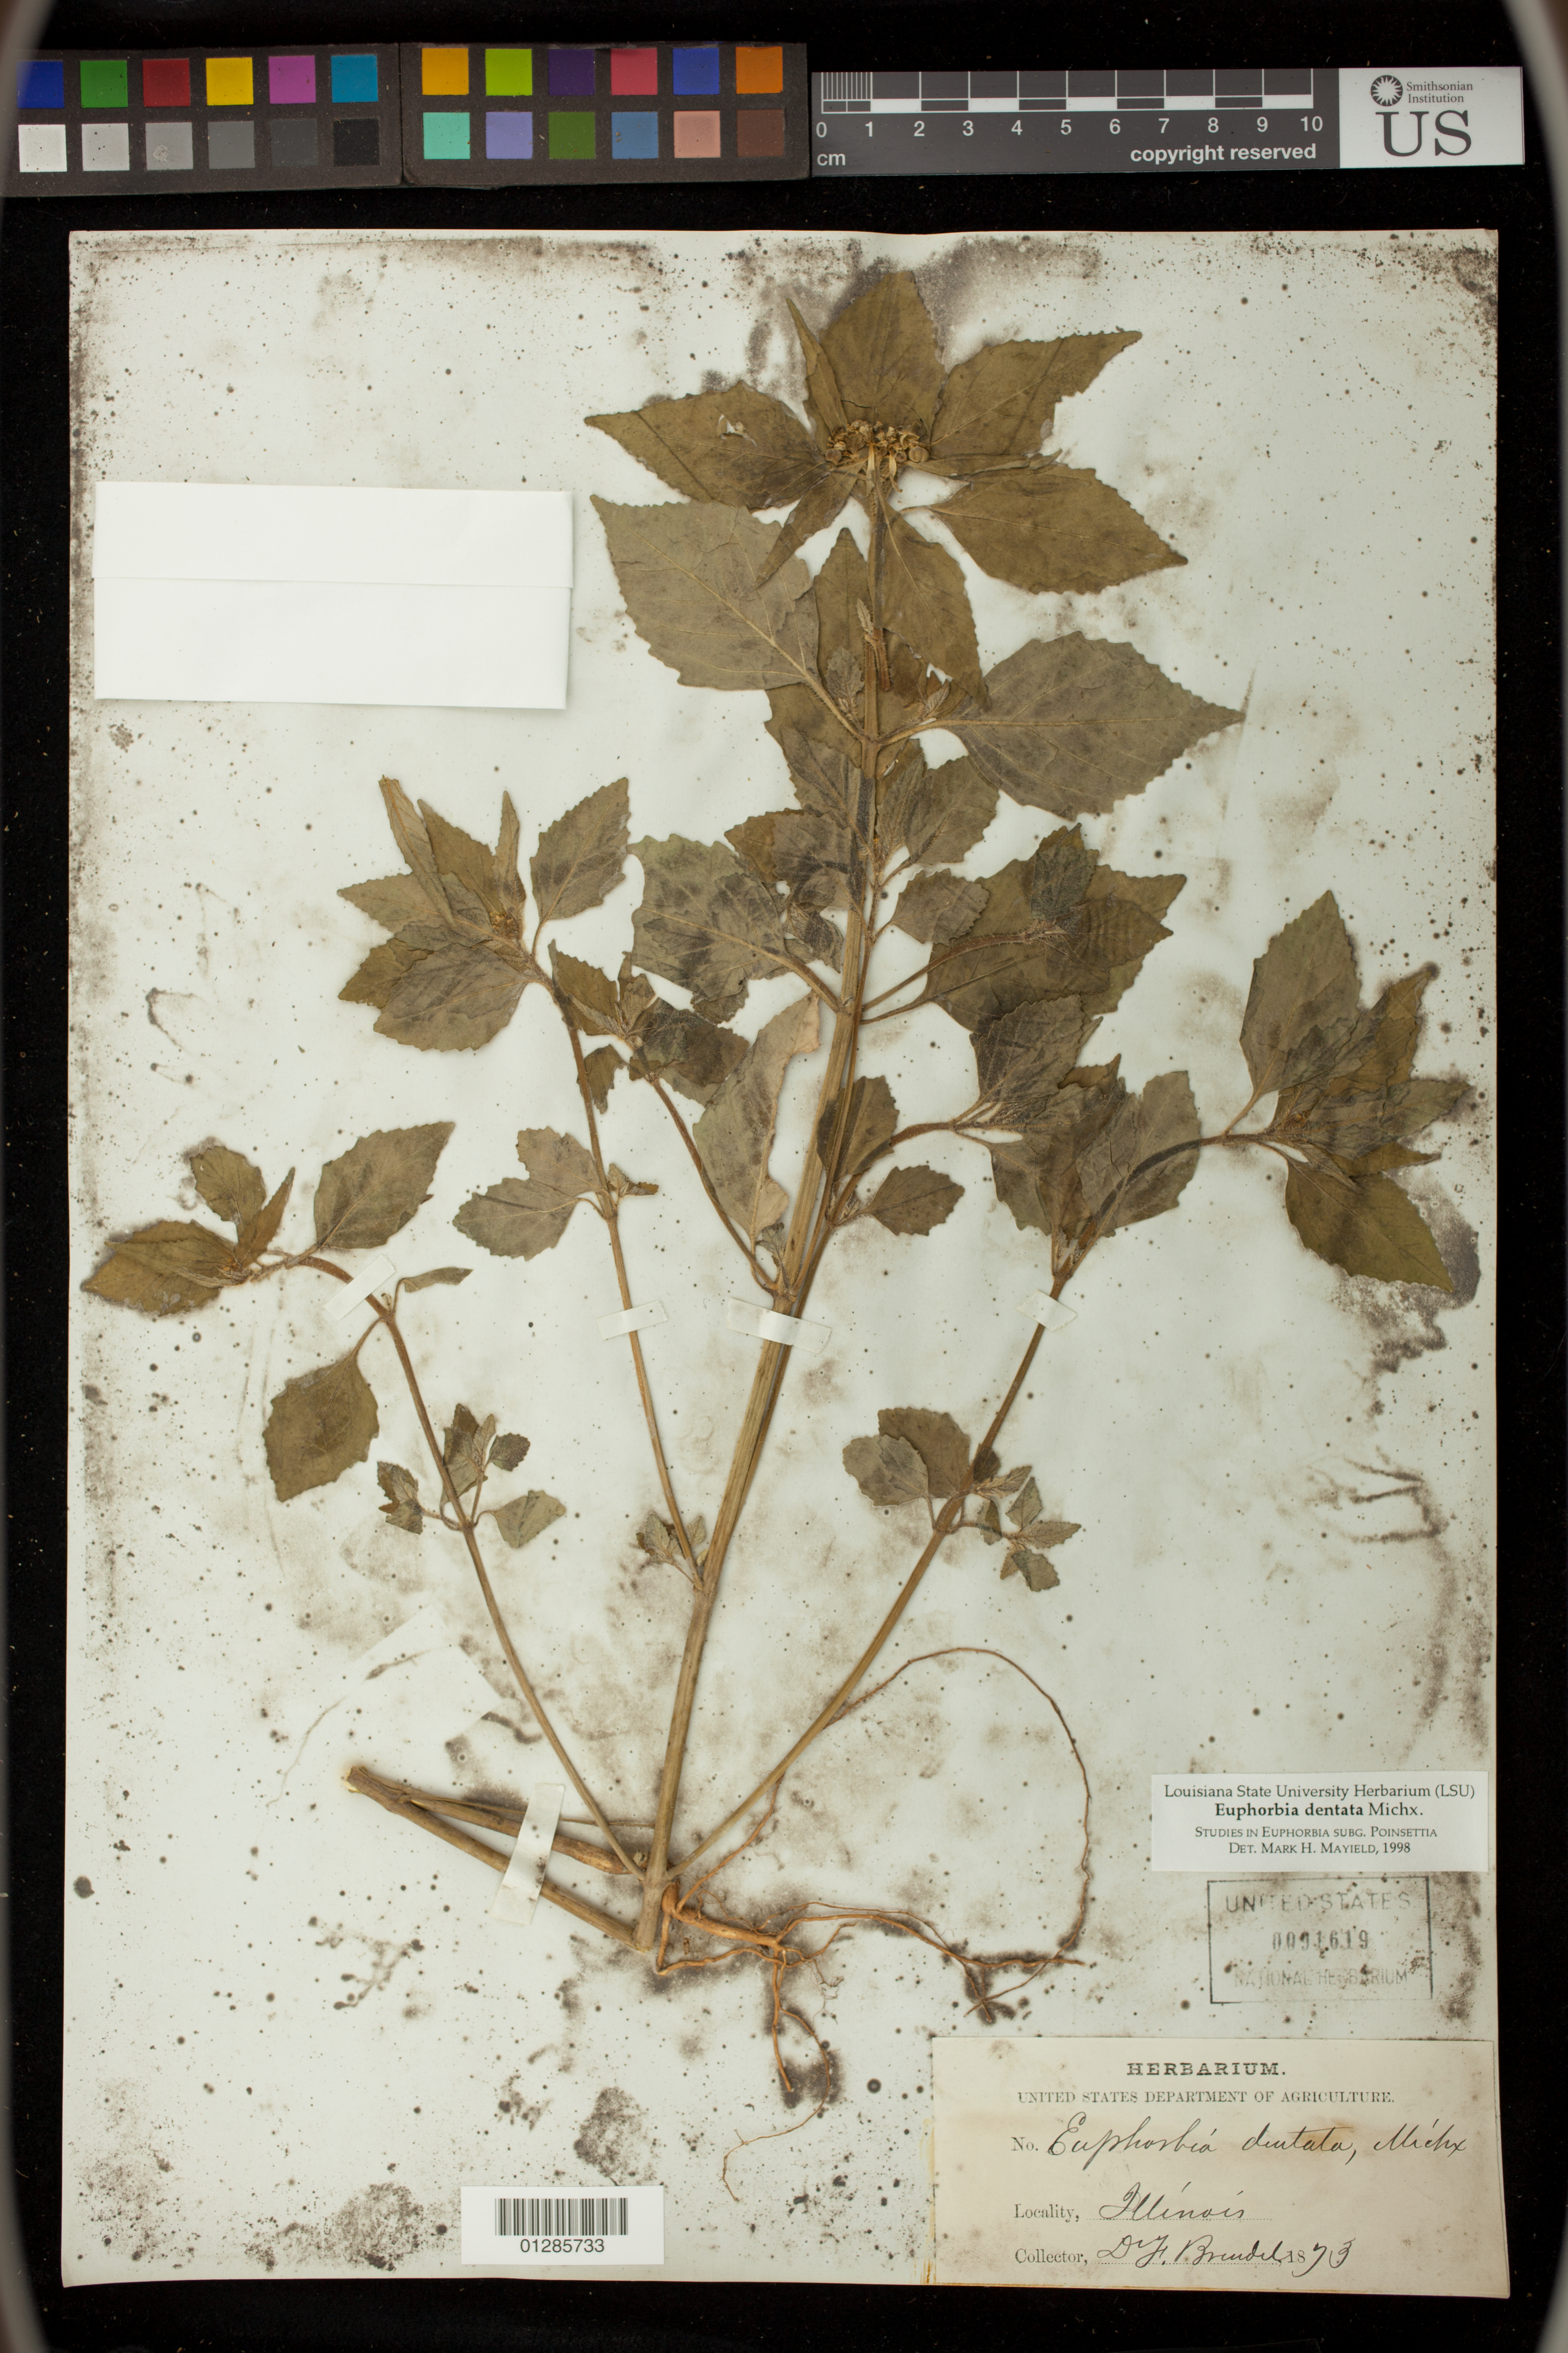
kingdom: Plantae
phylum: Tracheophyta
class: Magnoliopsida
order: Malpighiales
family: Euphorbiaceae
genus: Euphorbia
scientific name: Euphorbia dentata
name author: Michx.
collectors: F. Brendel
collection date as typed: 1873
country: United States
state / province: Illinois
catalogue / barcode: US 91619